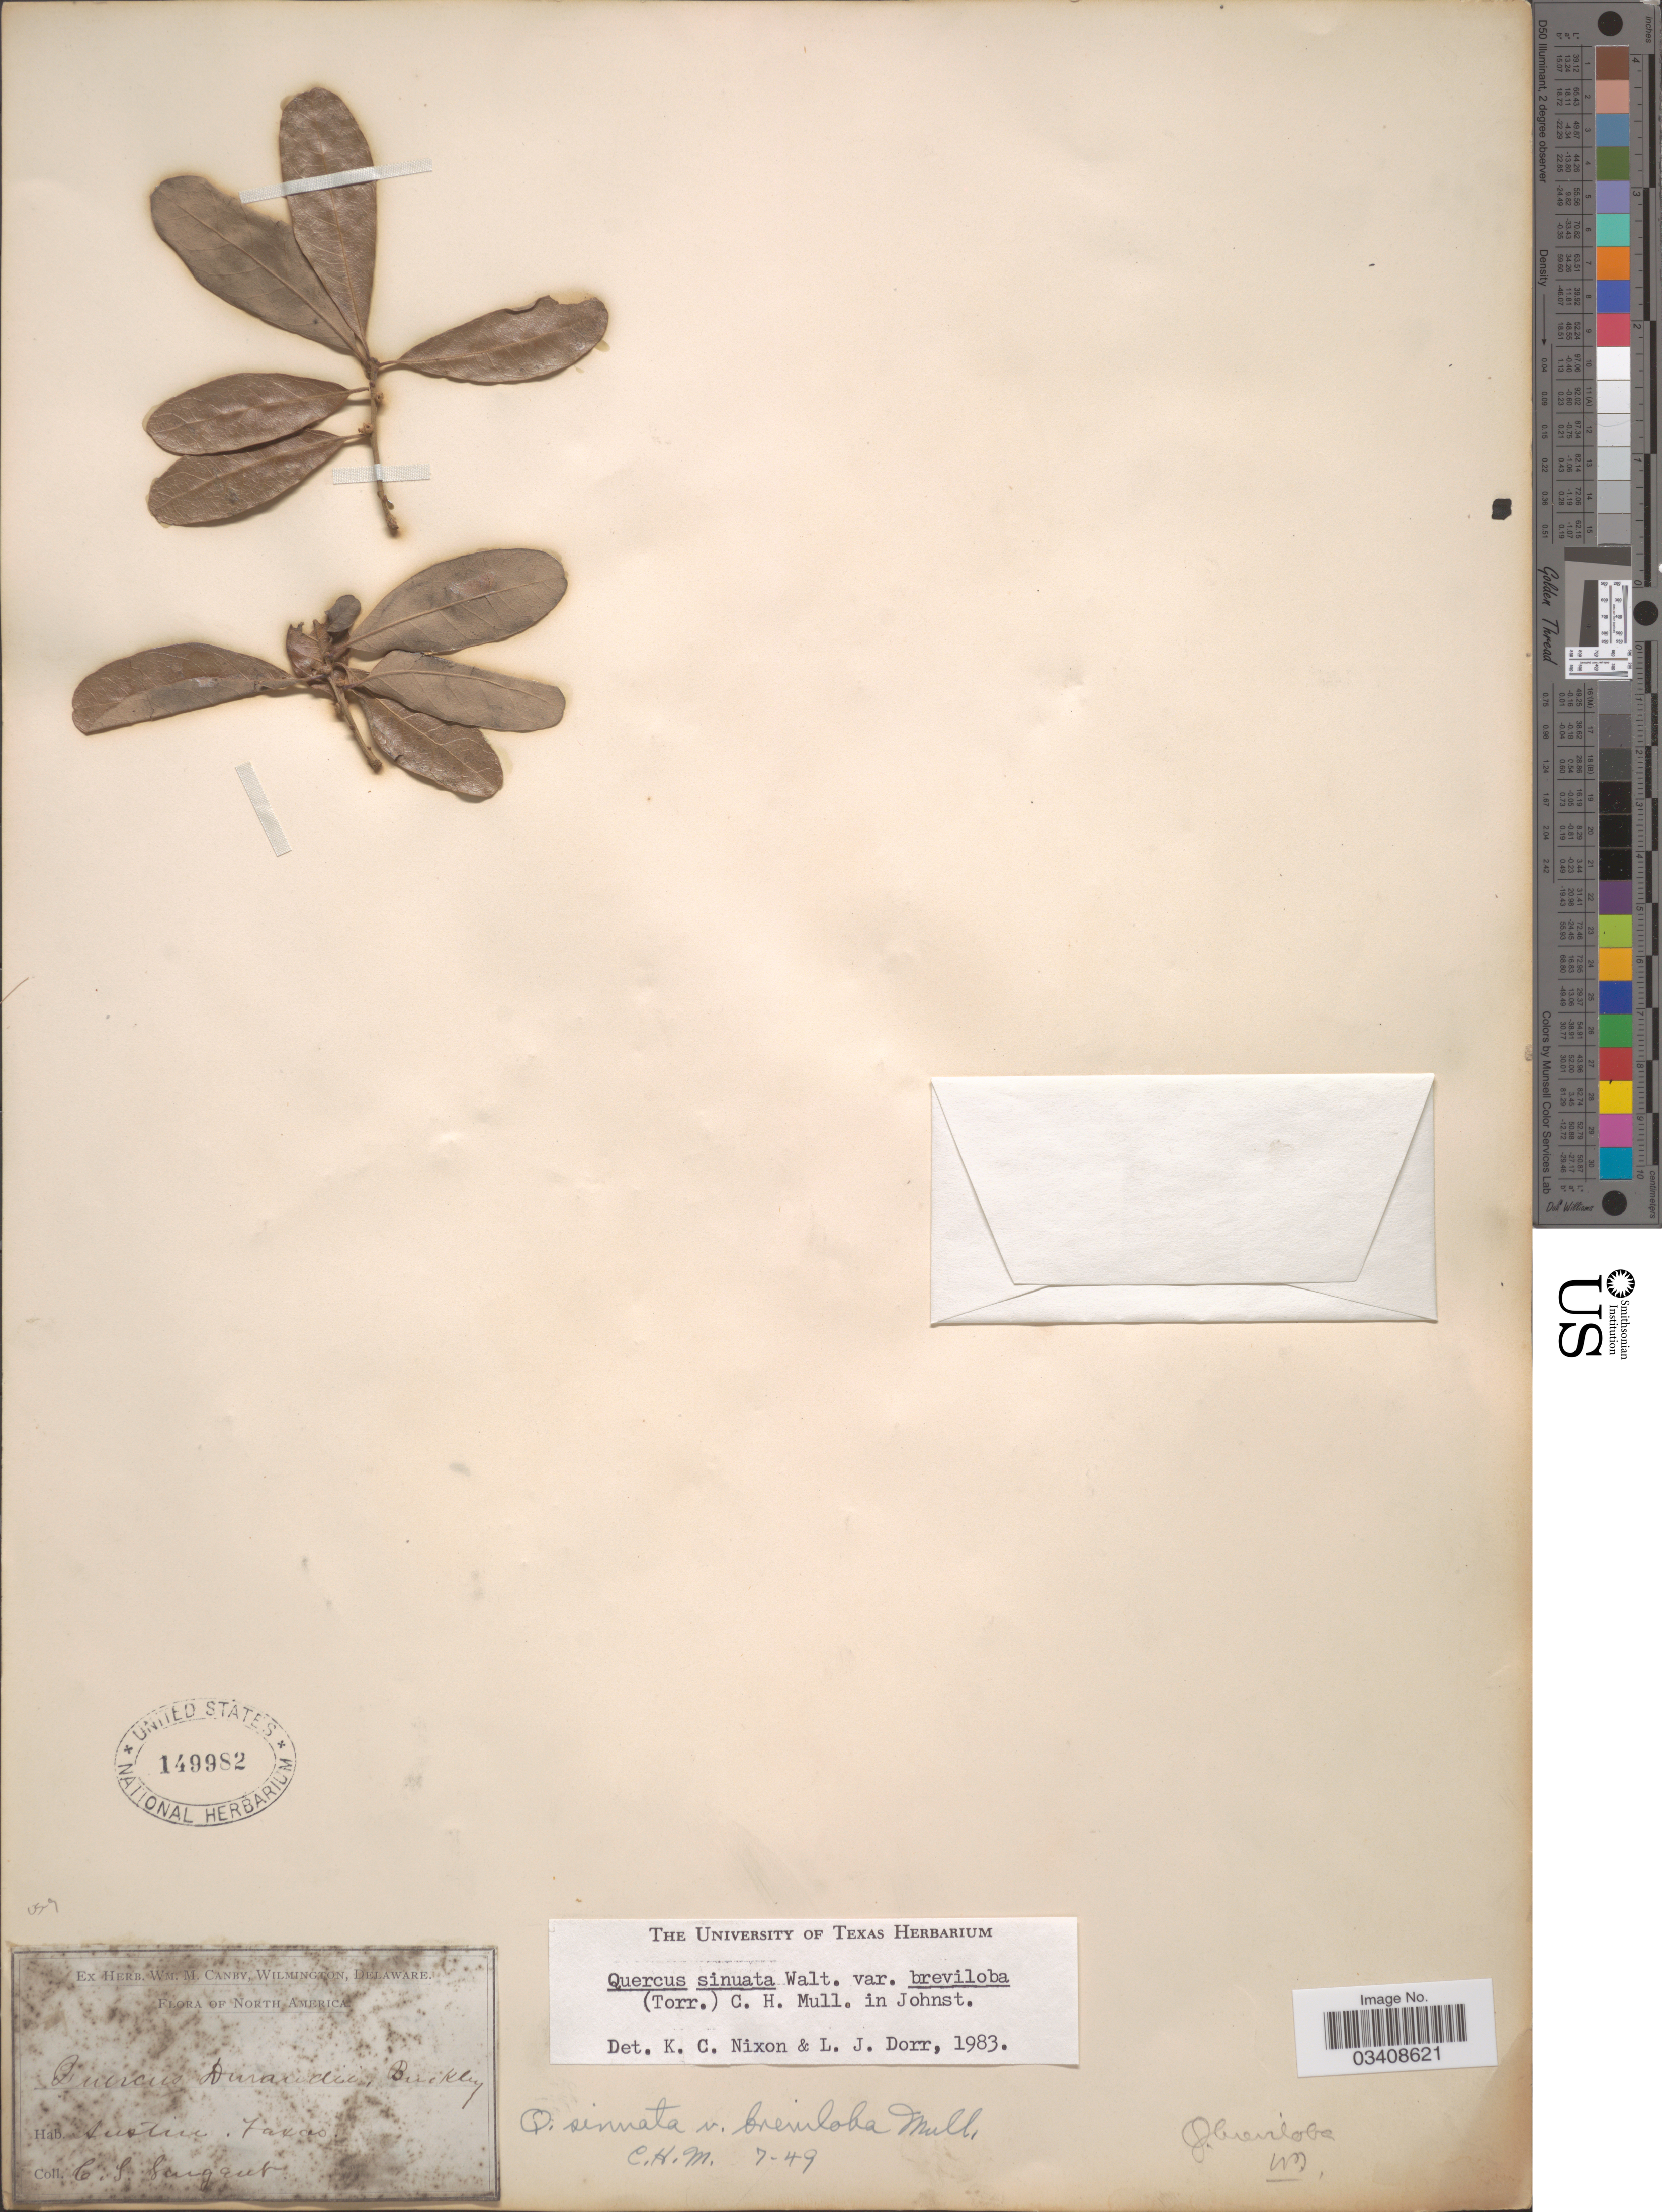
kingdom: Plantae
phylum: Tracheophyta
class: Magnoliopsida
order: Fagales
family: Fagaceae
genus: Quercus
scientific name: Quercus sinuata var. breviloba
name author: C.H. Mull.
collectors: C. S. Sargent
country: United States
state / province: Texas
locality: Austin.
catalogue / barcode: US 149982